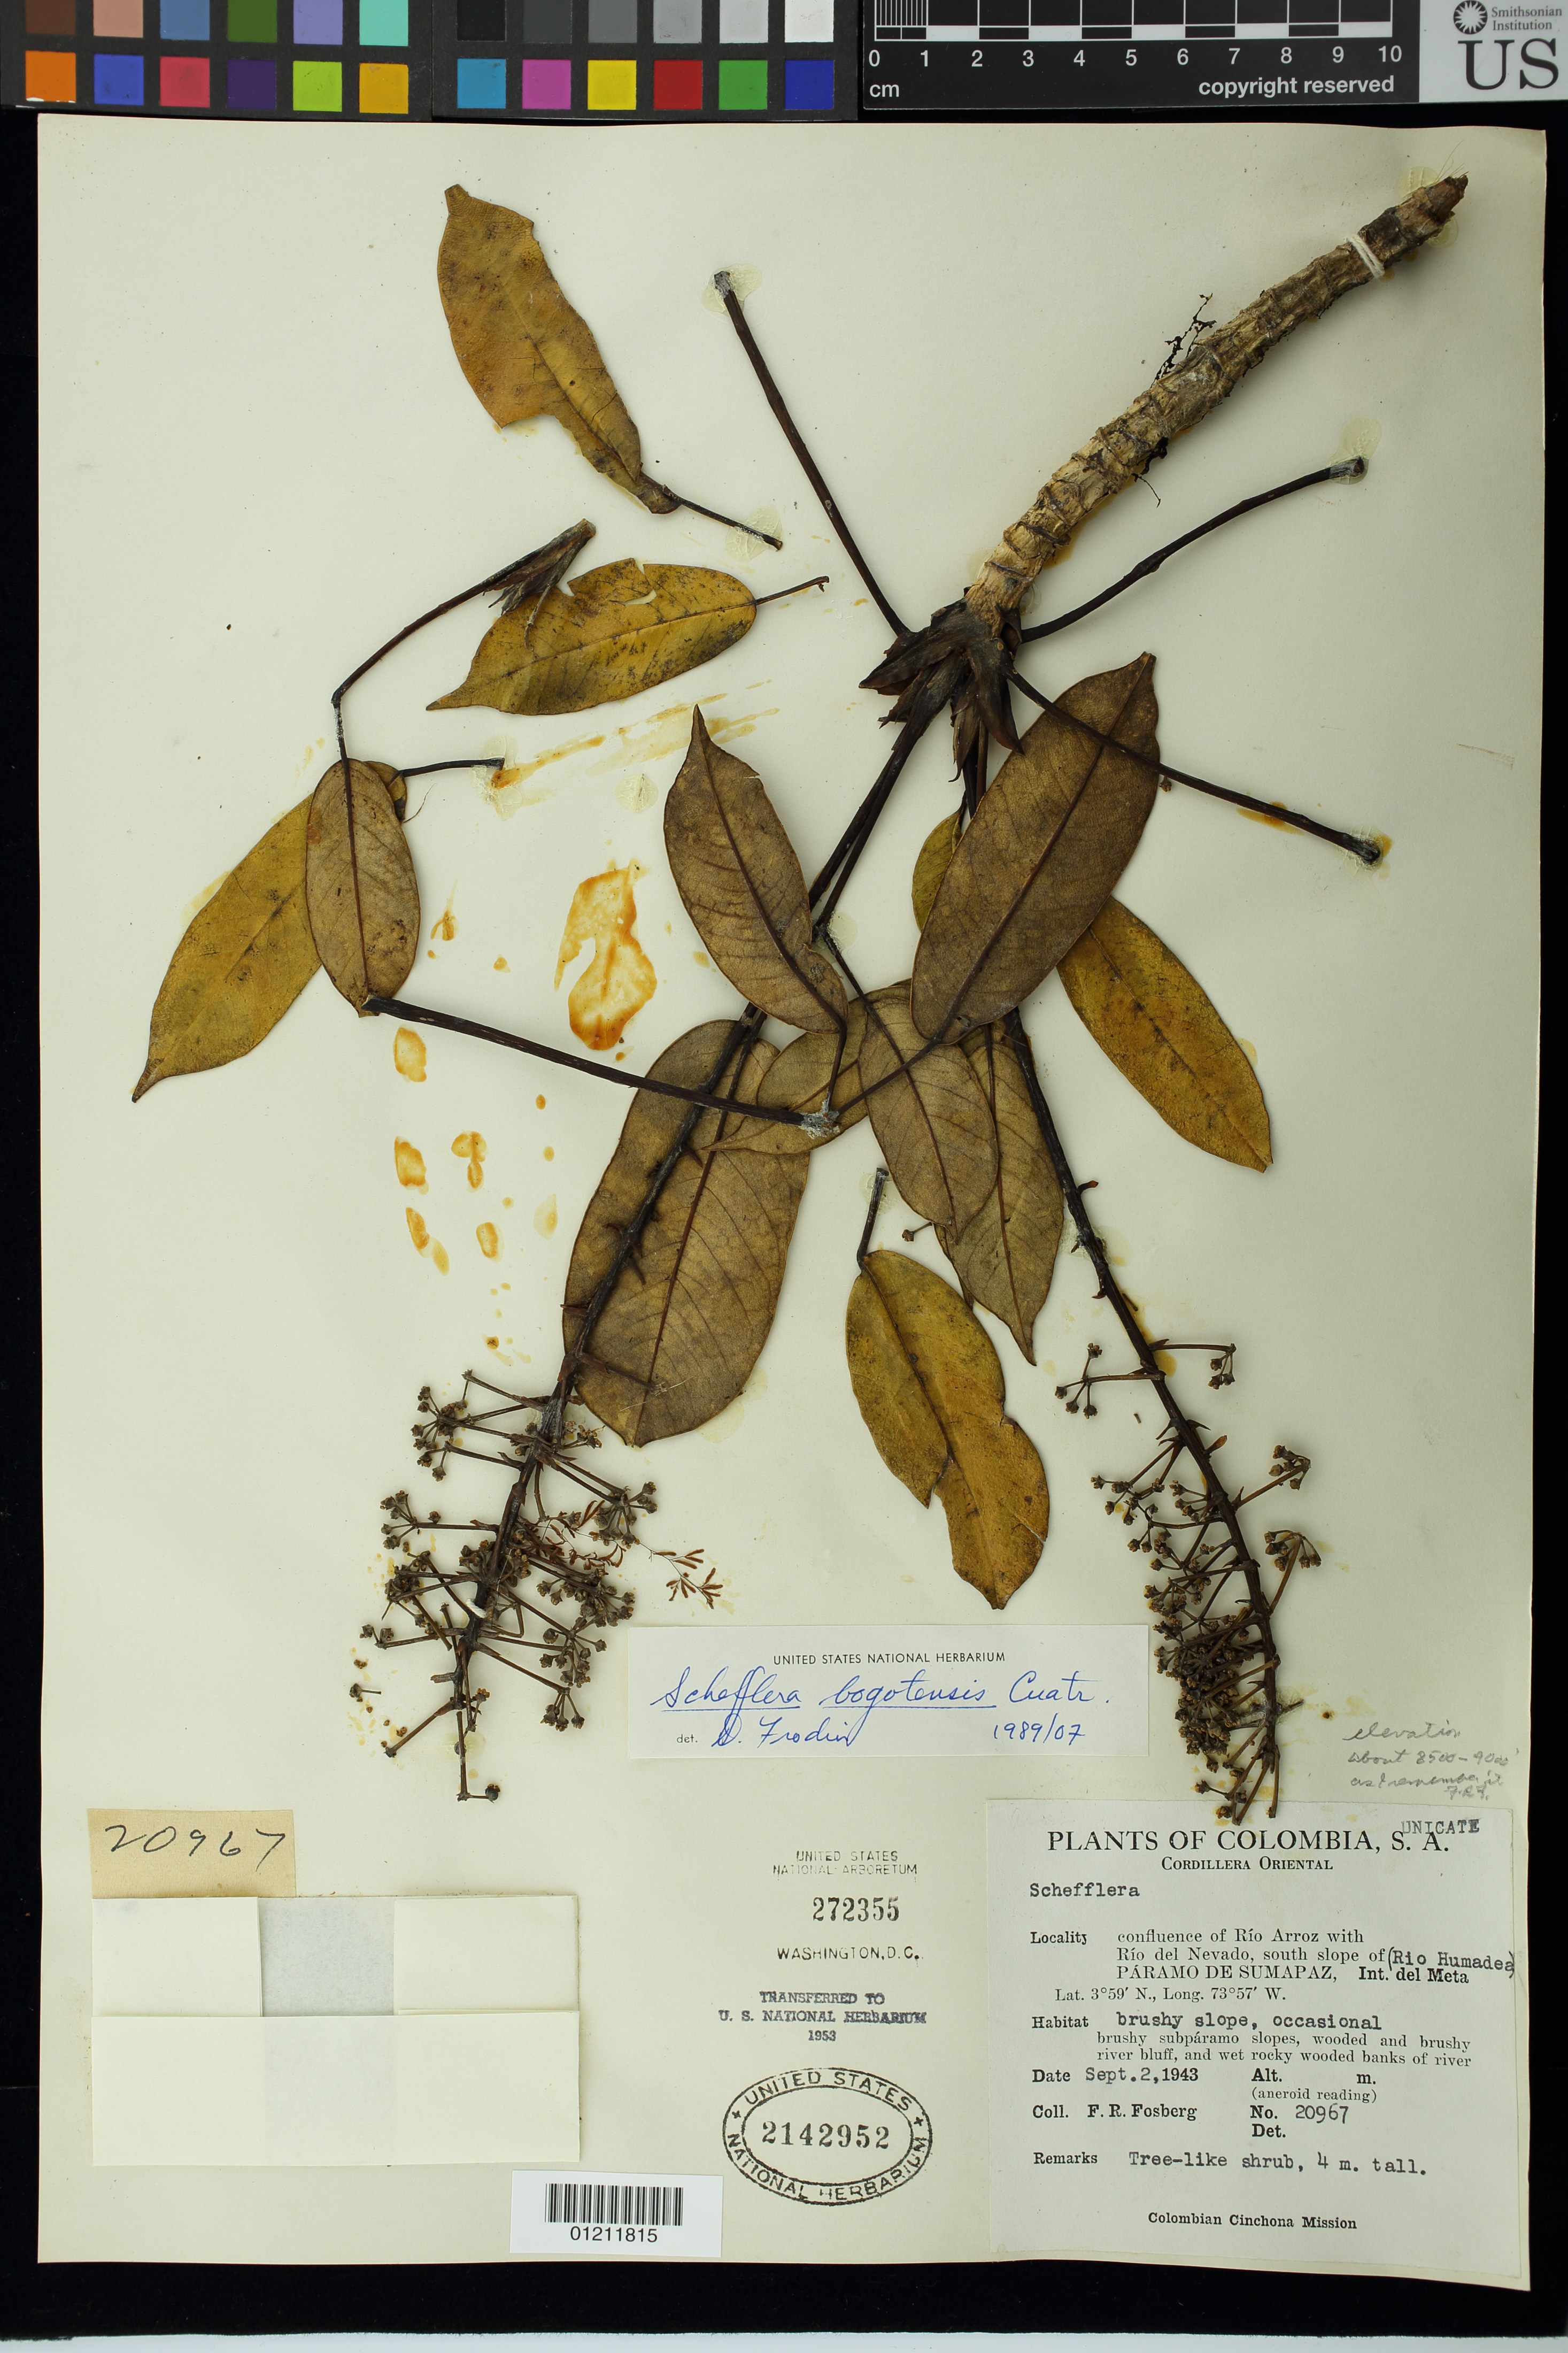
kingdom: Plantae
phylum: Tracheophyta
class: Magnoliopsida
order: Apiales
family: Araliaceae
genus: Schefflera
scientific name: Schefflera bogotensis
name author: Cuatrec.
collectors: F. R. Fosberg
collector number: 20967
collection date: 1943-09-02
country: Colombia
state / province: Meta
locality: Cordillera Oriental. Confluence of Río Arroz with Río del Nevado, south slope of (Rio Humadea). Páramo de Sumpaz, Int. del Meta.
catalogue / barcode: US 2142952